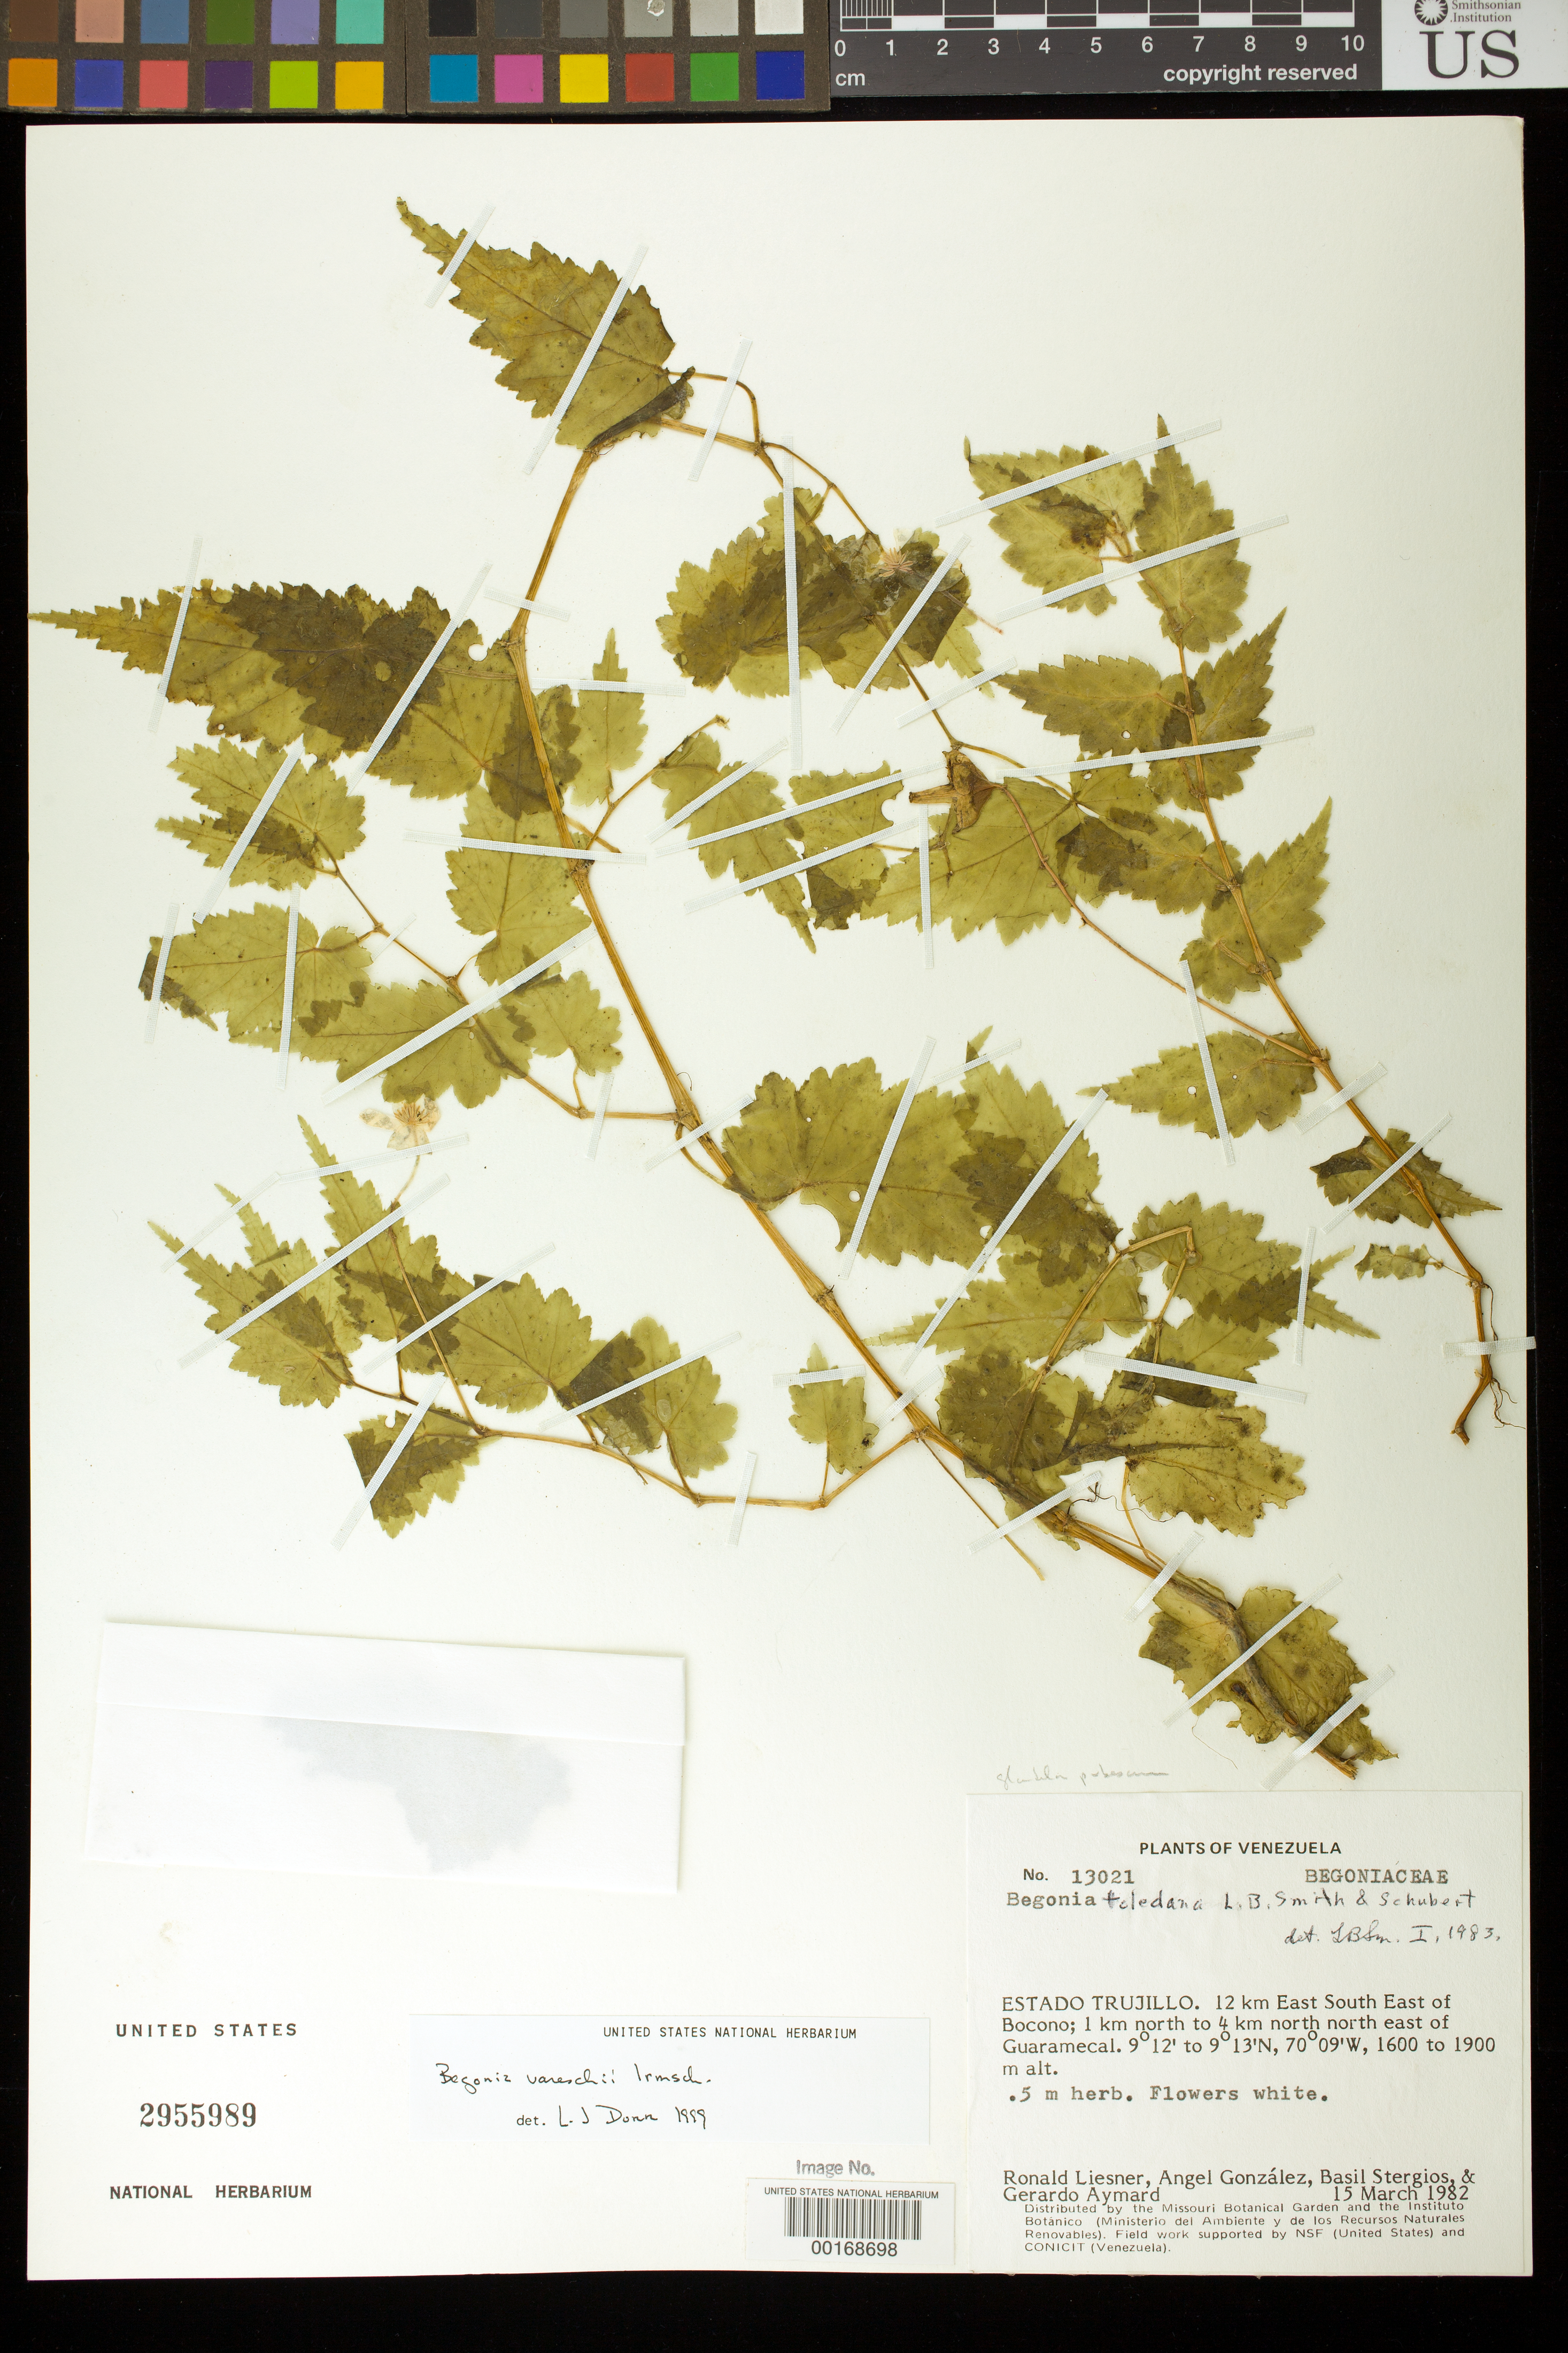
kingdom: Plantae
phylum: Tracheophyta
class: Magnoliopsida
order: Cucurbitales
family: Begoniaceae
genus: Begonia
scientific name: Begonia vareschii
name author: Irmsch.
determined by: Dorr, L. J., (BOT), Smithsonian Institution - National Museum of Natural History (UNITED STATES)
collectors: R. L. Liesner, A. C. González, B. G. Stergios & G. A. Aymard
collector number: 13021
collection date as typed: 15 Mar 1982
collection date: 1982-03-15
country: Venezuela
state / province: Trujillo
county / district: Boconó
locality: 12 km ESE of Boconó; 1 km N to 4 km NNE of Guaramacál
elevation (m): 1600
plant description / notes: MO, PORT, US, VEN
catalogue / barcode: US 2955989